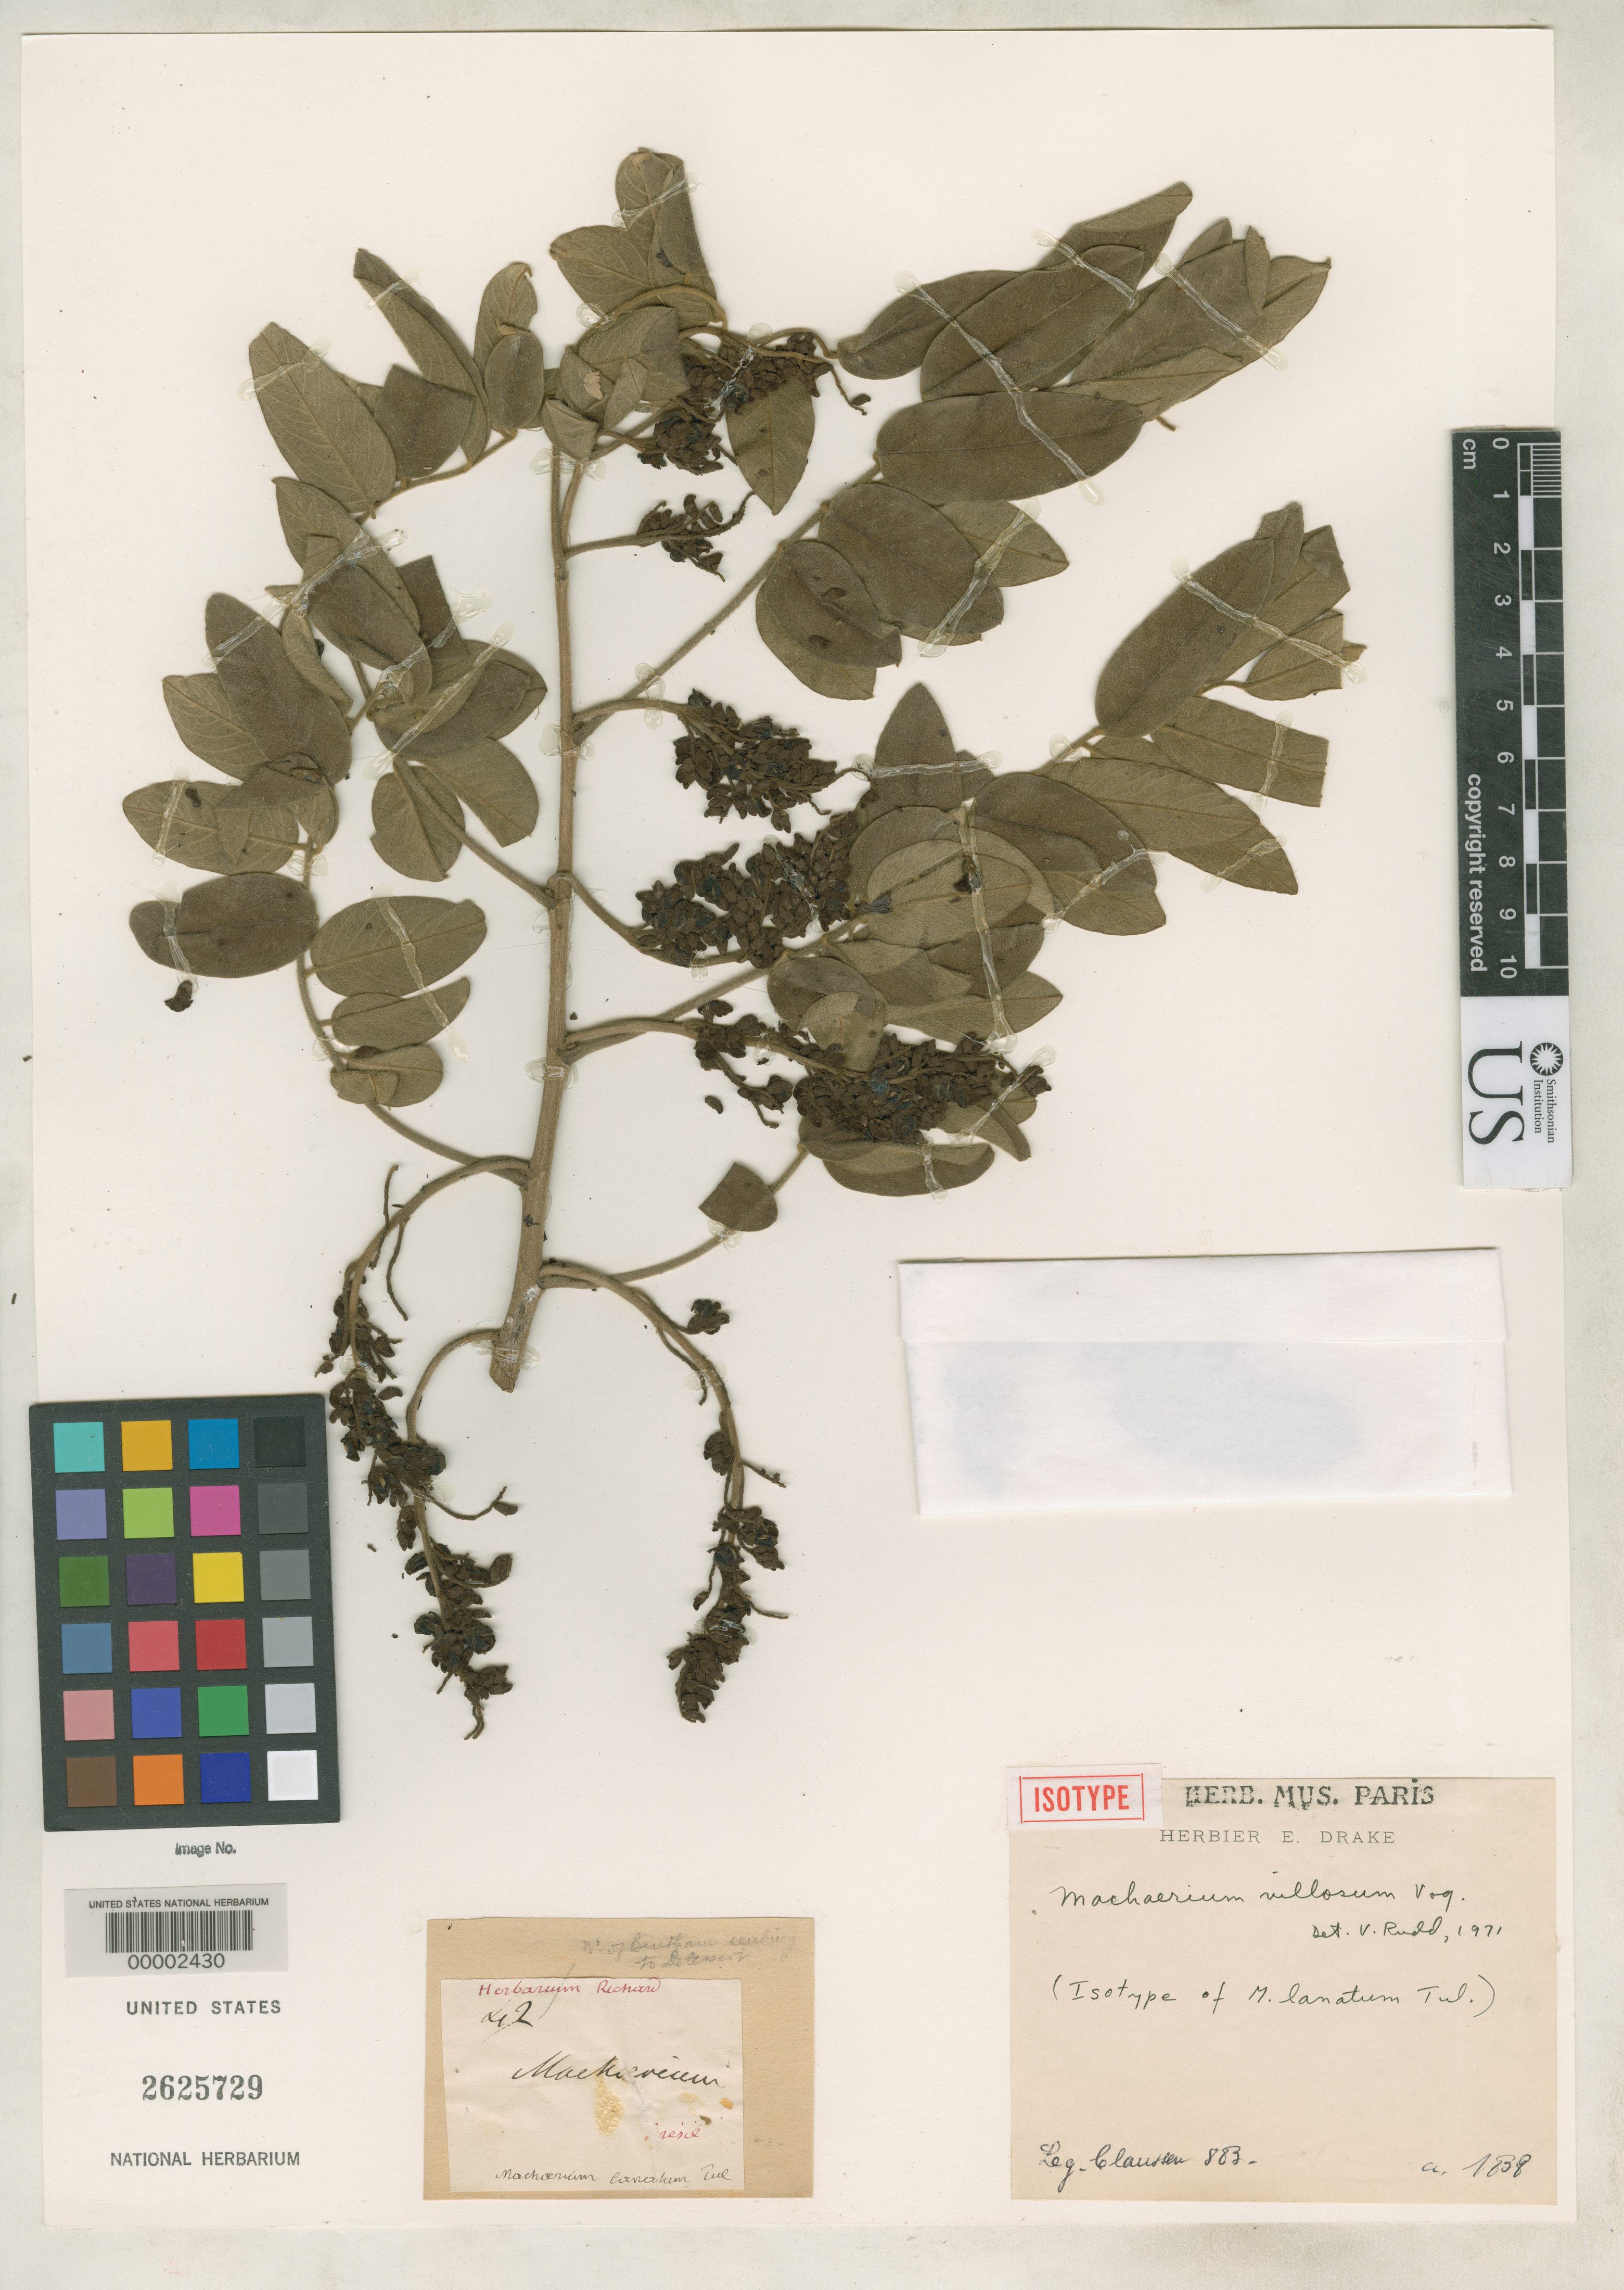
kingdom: Plantae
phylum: Tracheophyta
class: Magnoliopsida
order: Fabales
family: Fabaceae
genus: Machaerium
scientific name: Machaerium lanatum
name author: Tul.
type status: Isotype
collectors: P. Claussen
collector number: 883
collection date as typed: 1838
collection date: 1838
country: Brazil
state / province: Minas Gerais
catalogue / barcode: US 2625729